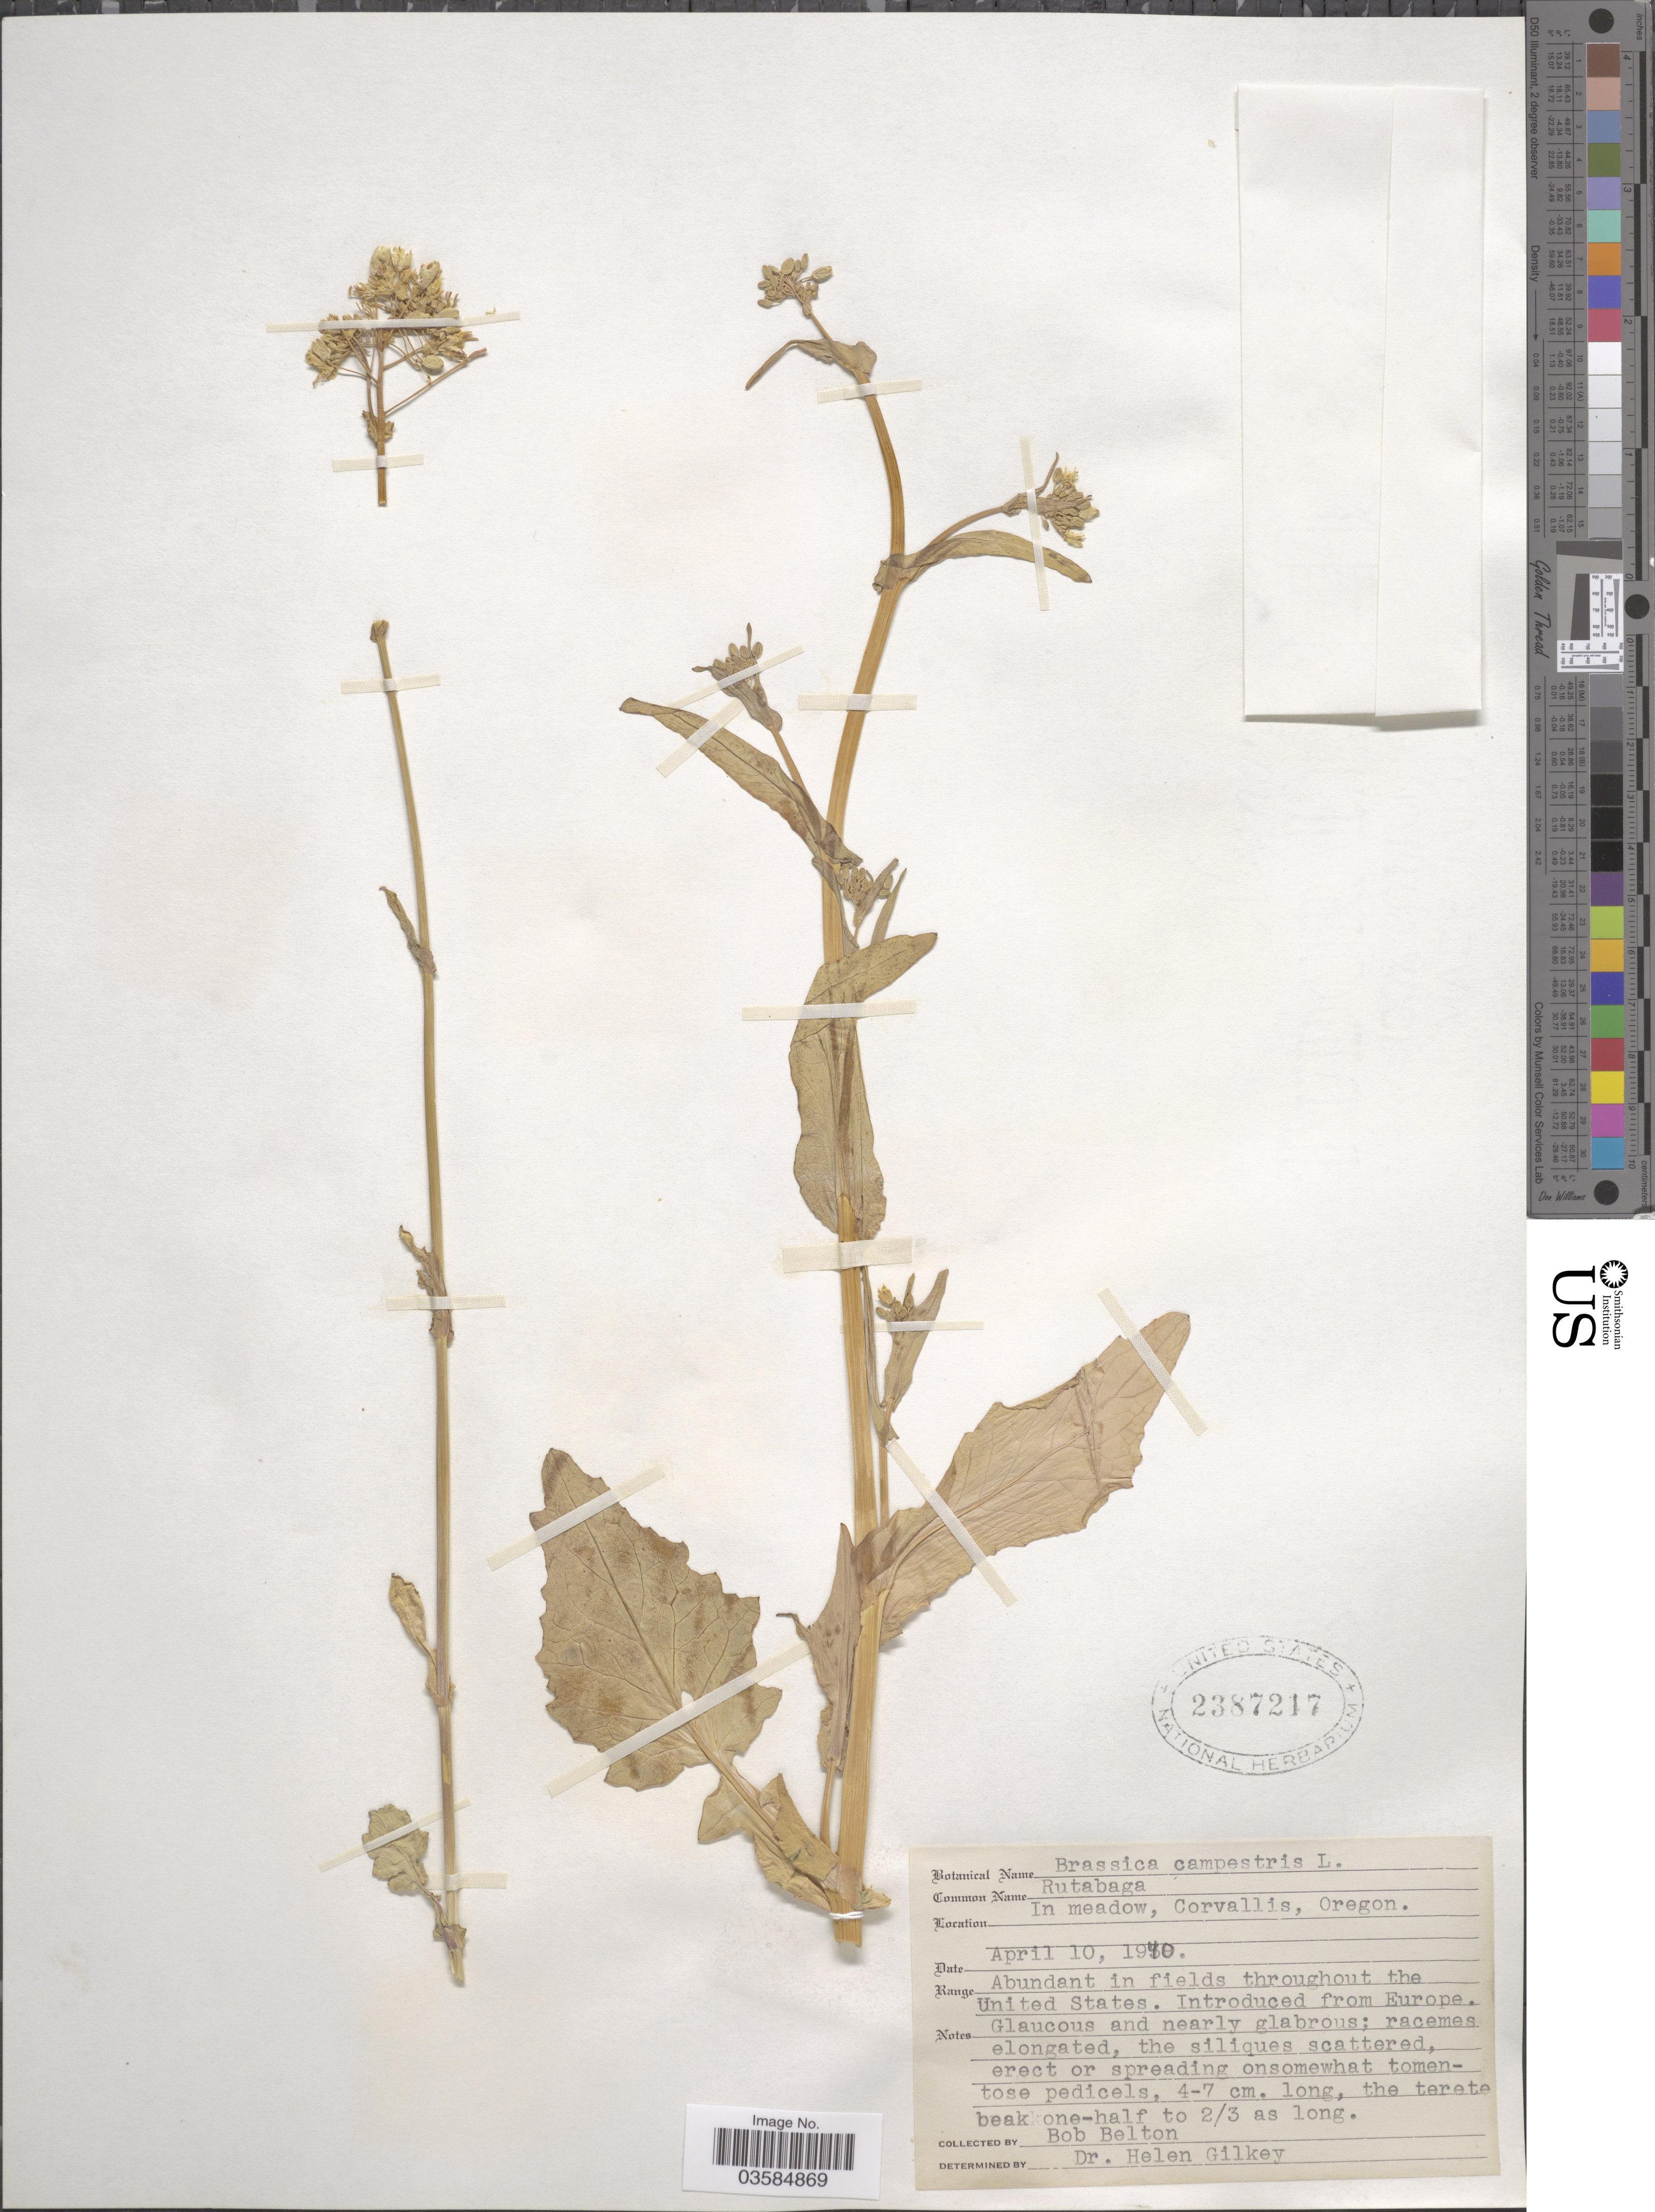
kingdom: Plantae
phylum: Tracheophyta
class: Magnoliopsida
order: Brassicales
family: Brassicaceae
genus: Brassica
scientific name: Brassica campestris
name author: L.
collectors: B. Belton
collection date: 1940-04-10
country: United States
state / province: Oregon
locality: In meadow, Corvallis.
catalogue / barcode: US 2387217